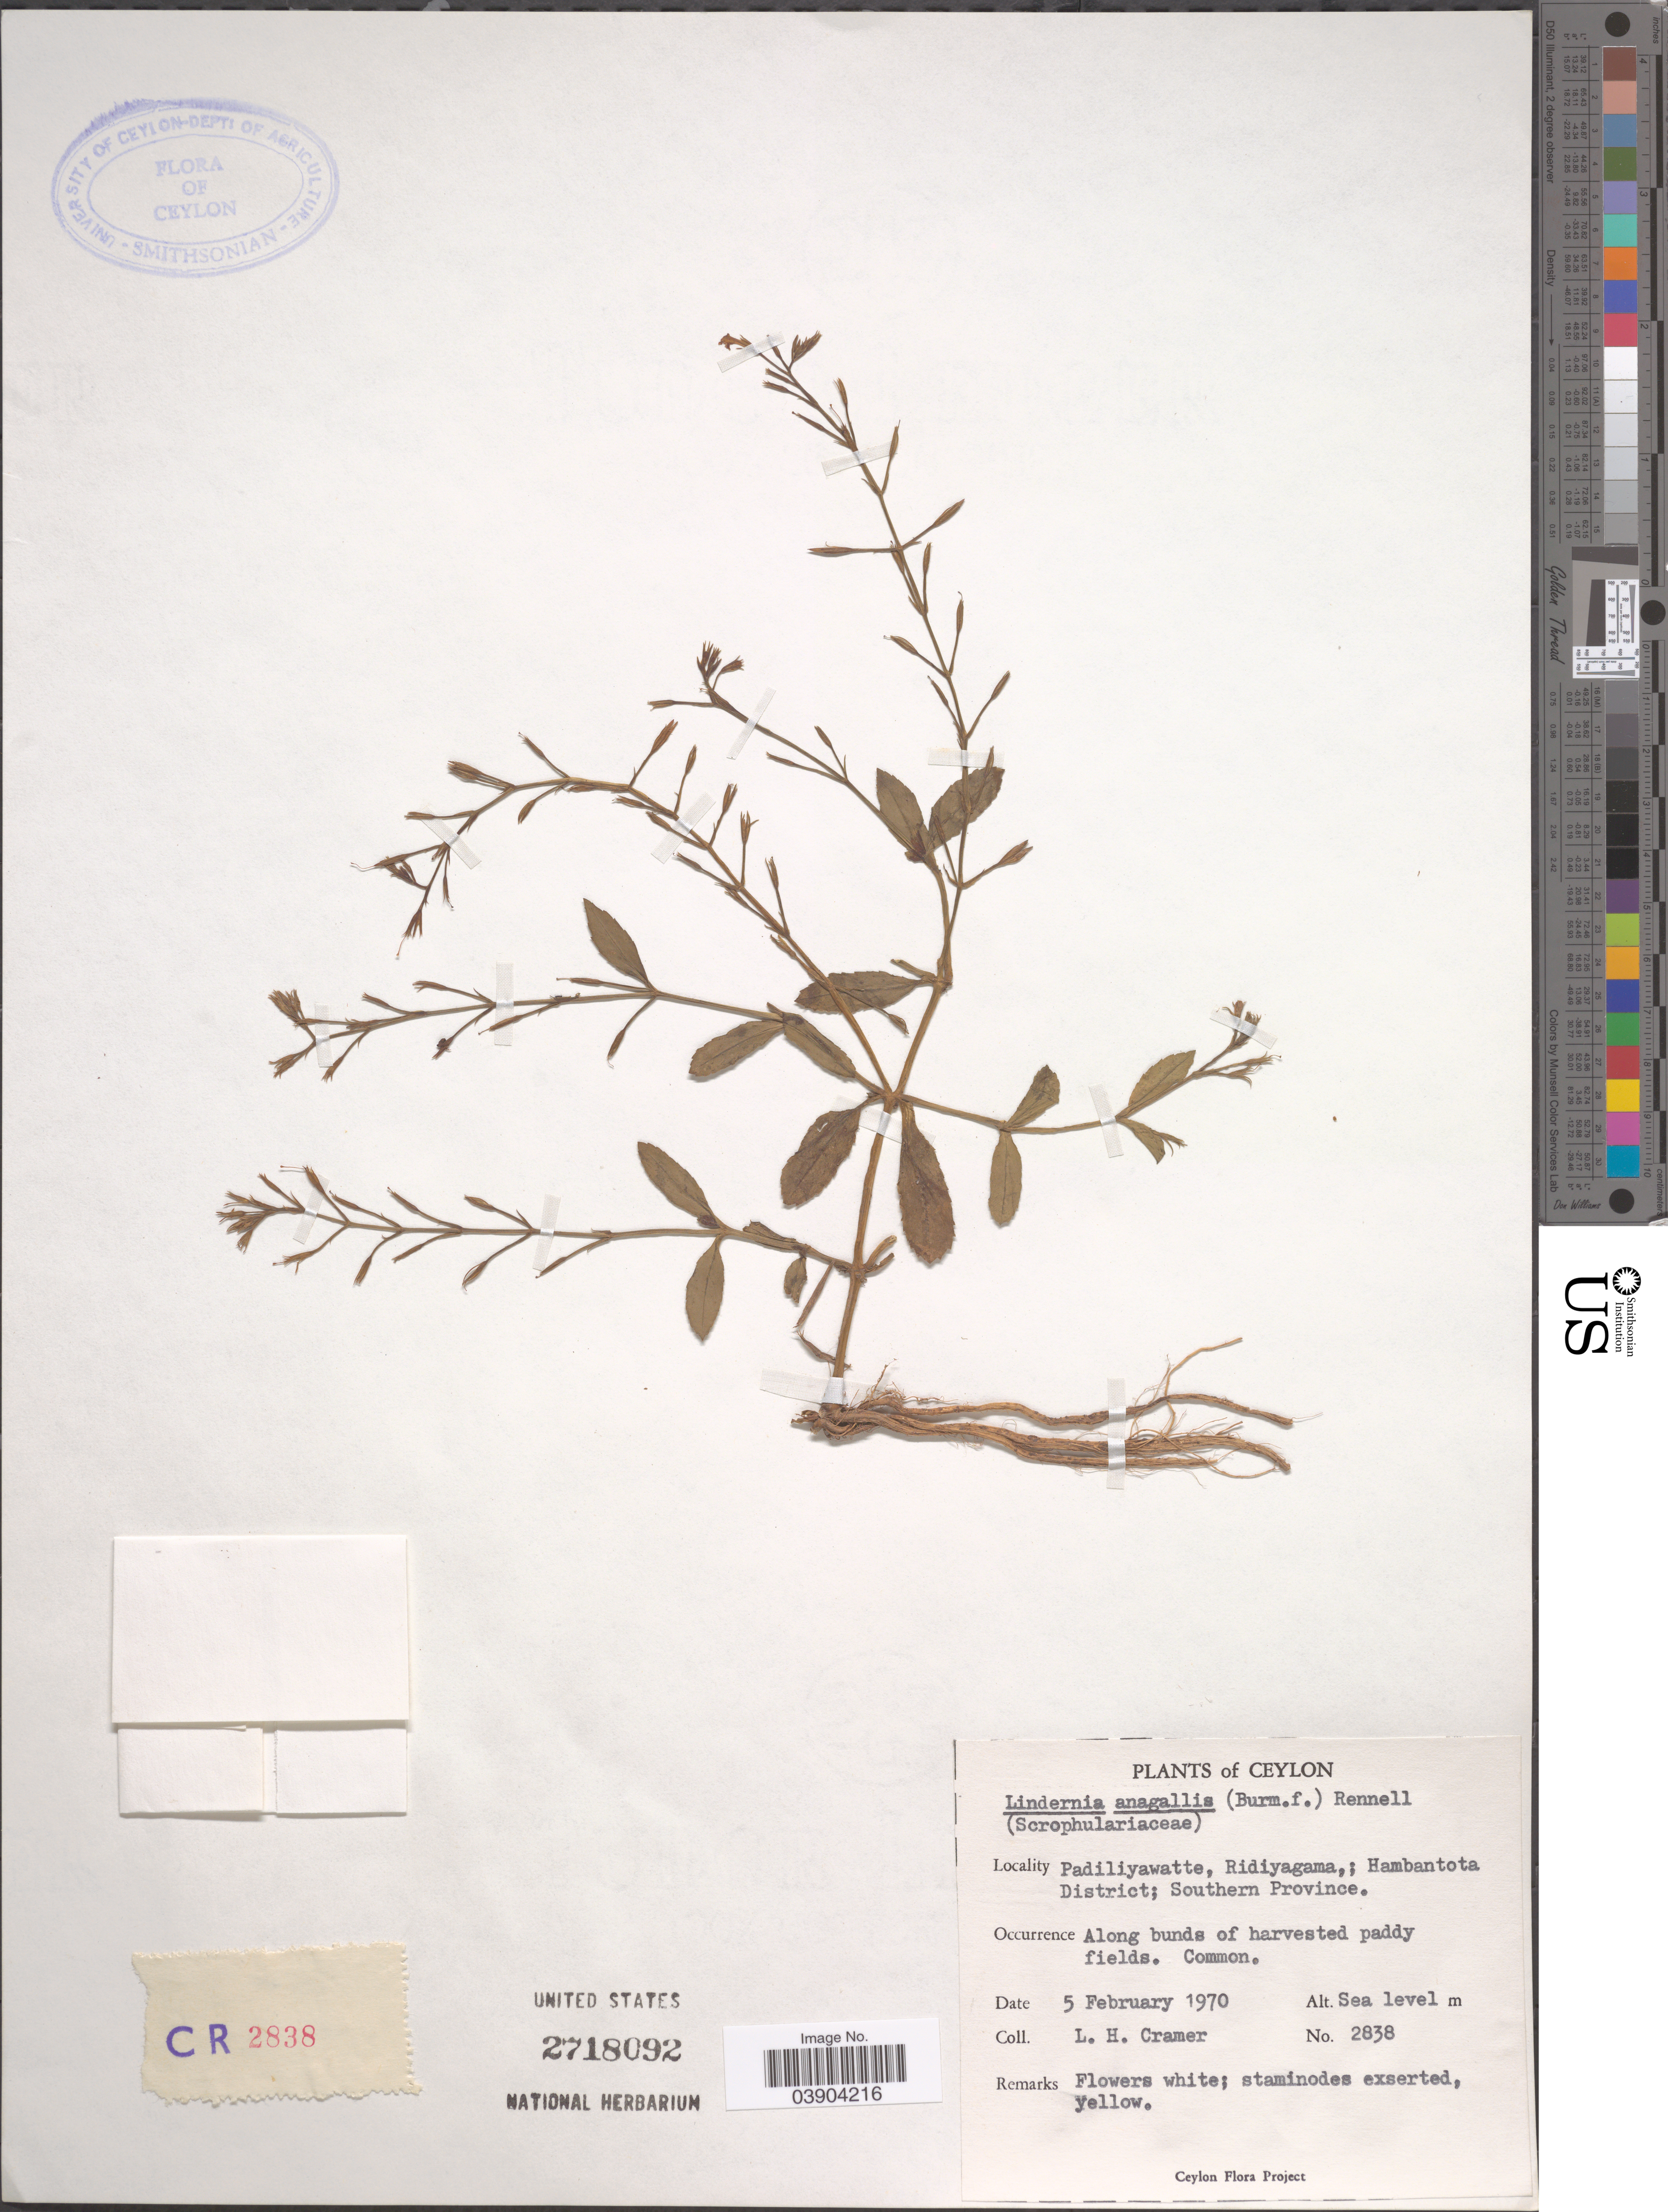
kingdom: Plantae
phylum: Tracheophyta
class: Magnoliopsida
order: Lamiales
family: Linderniaceae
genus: Lindernia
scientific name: Lindernia anagallis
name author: (Burm. f.) Pennell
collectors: L. H. Cramer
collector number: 2838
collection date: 1970-02-05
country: Sri Lanka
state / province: Southern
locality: Ceylon. Padiliyawatte, Ridiyagama,; Hambantota District. Along bunds of harvested paddy fields.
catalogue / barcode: US 2718092